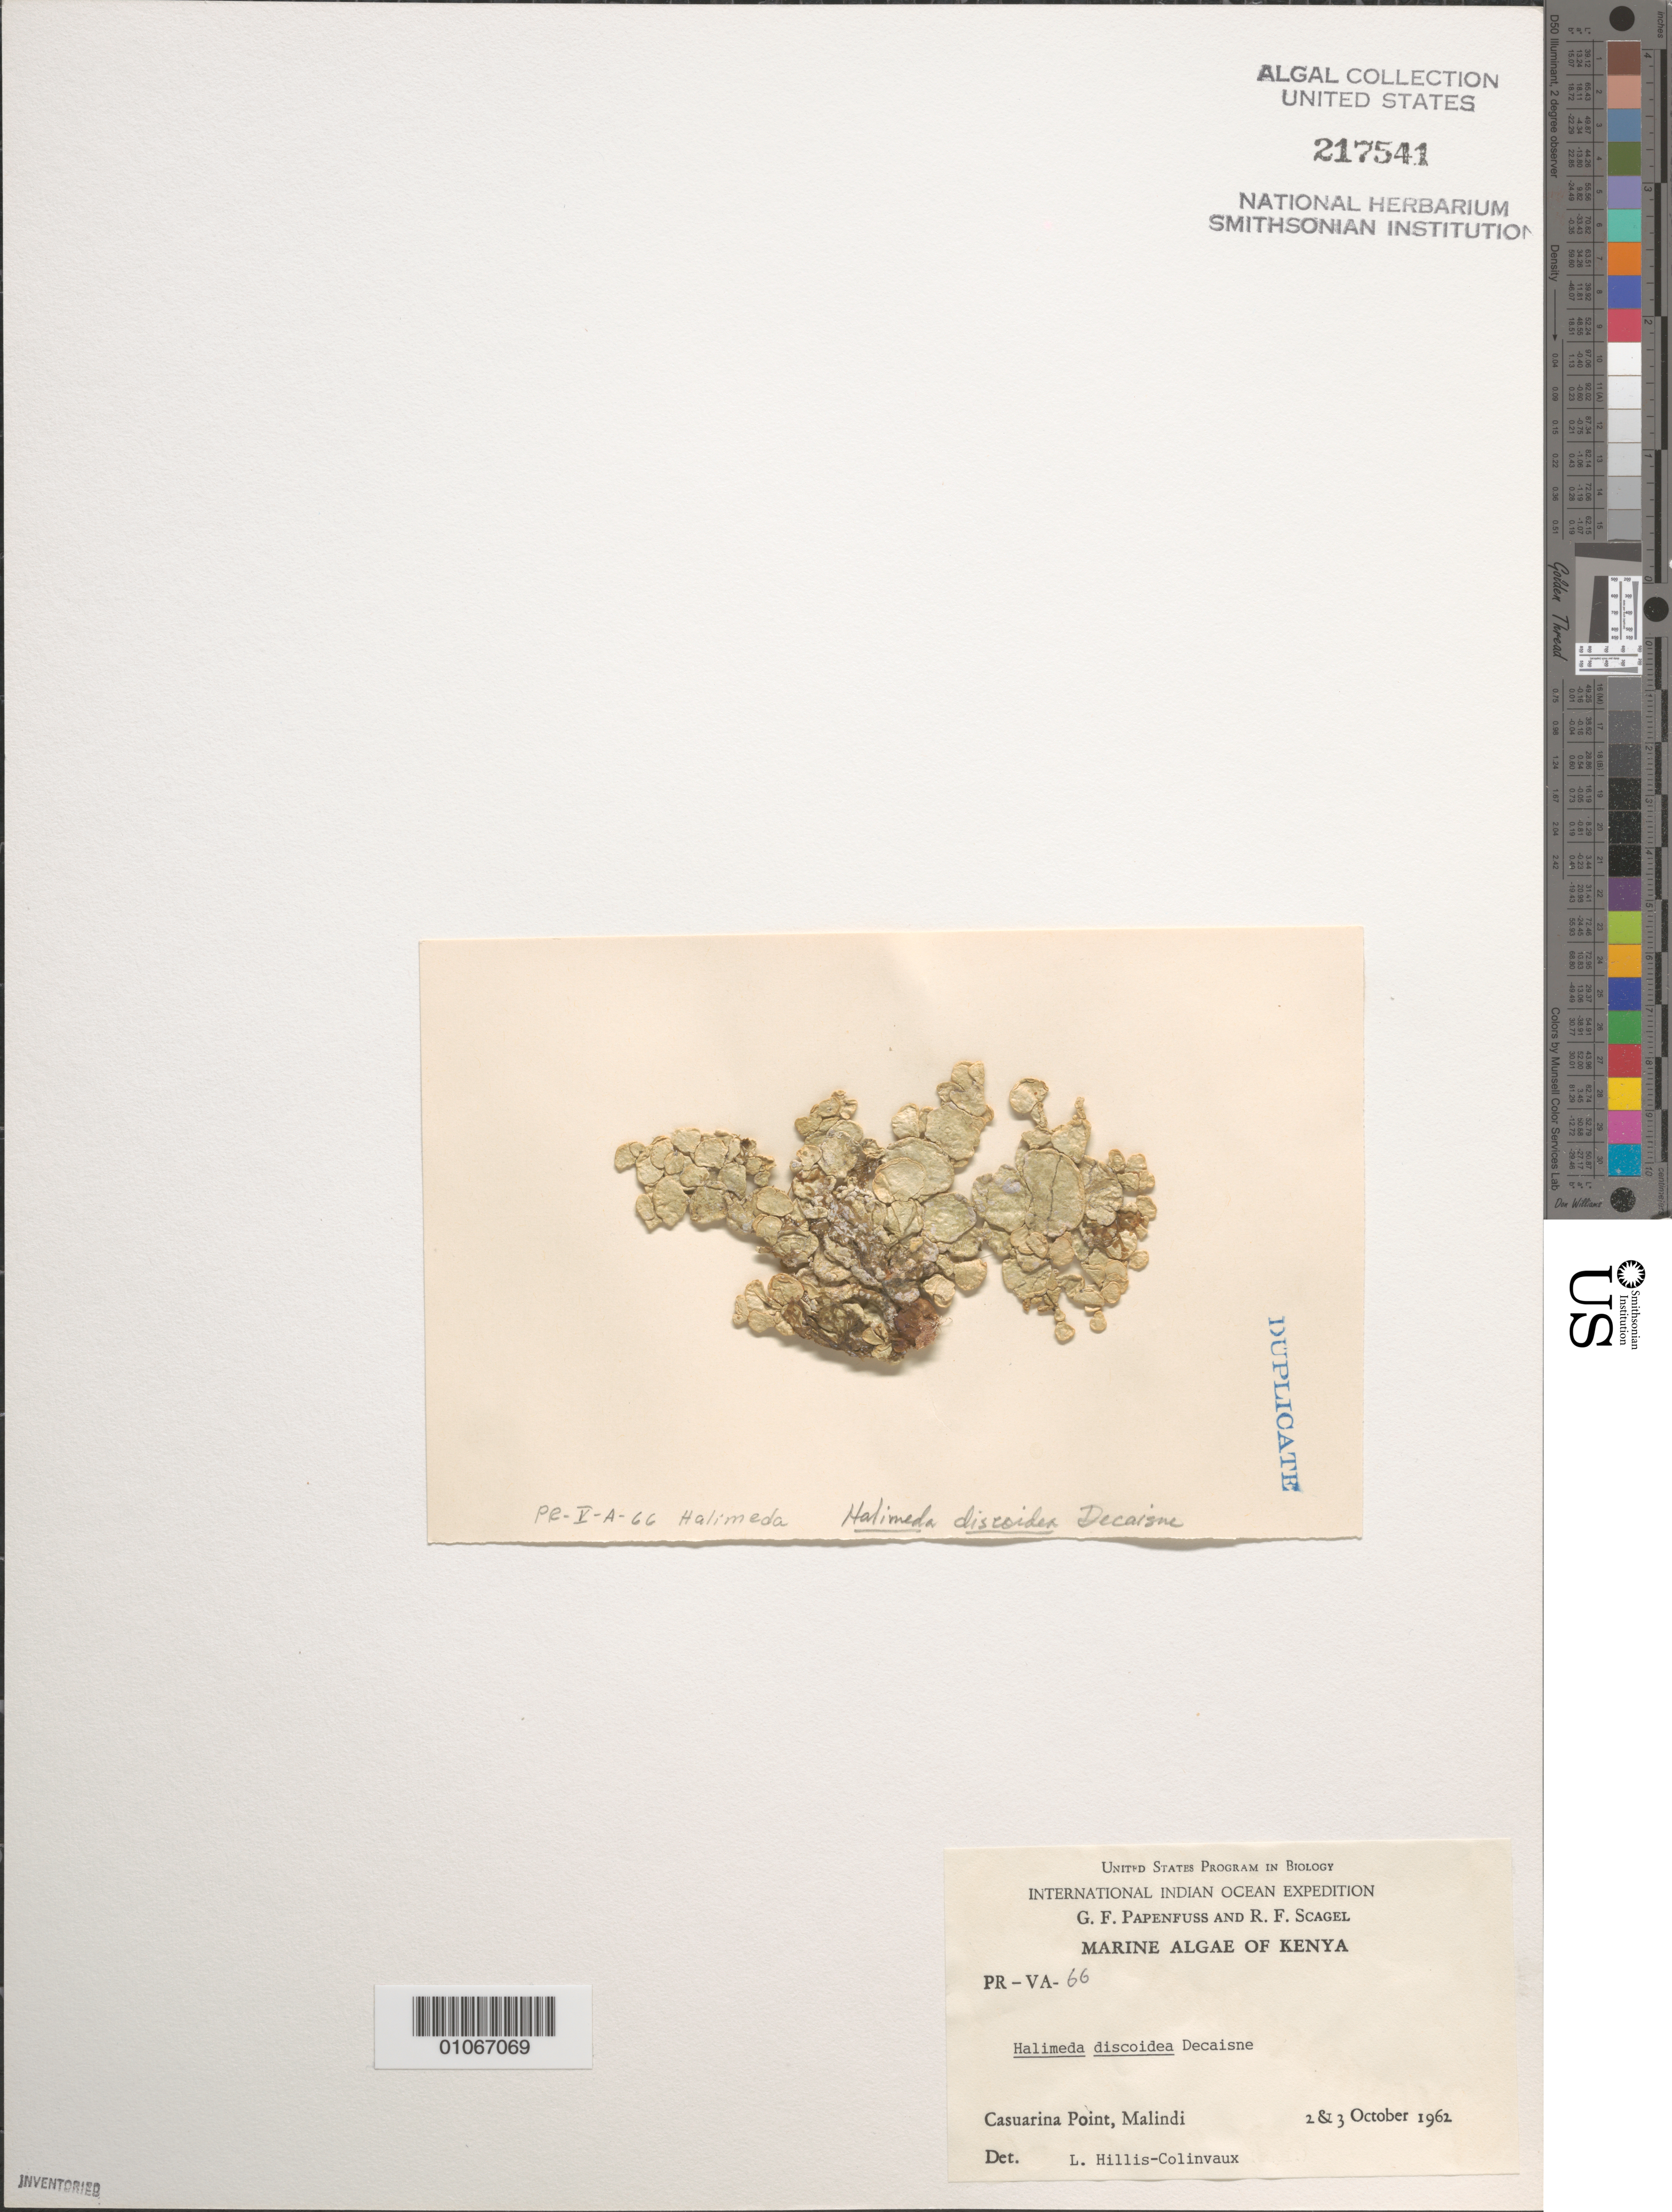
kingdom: Plantae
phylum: Chlorophyta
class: Ulvophyceae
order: Bryopsidales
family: Halimedaceae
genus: Halimeda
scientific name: Halimeda discoidea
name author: Decne.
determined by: Hillis-Colinvaux, L.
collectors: G. Papenfuss & R. F. Scagel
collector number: PR-VA-66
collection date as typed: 02 Oct 1962 and 03 Oct 1962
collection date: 1962-10-02,1962-10-03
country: Kenya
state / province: Kilifi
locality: Casuarina Point, Malindi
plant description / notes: International Indian Ocean Expedition, 1962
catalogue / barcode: US 217541